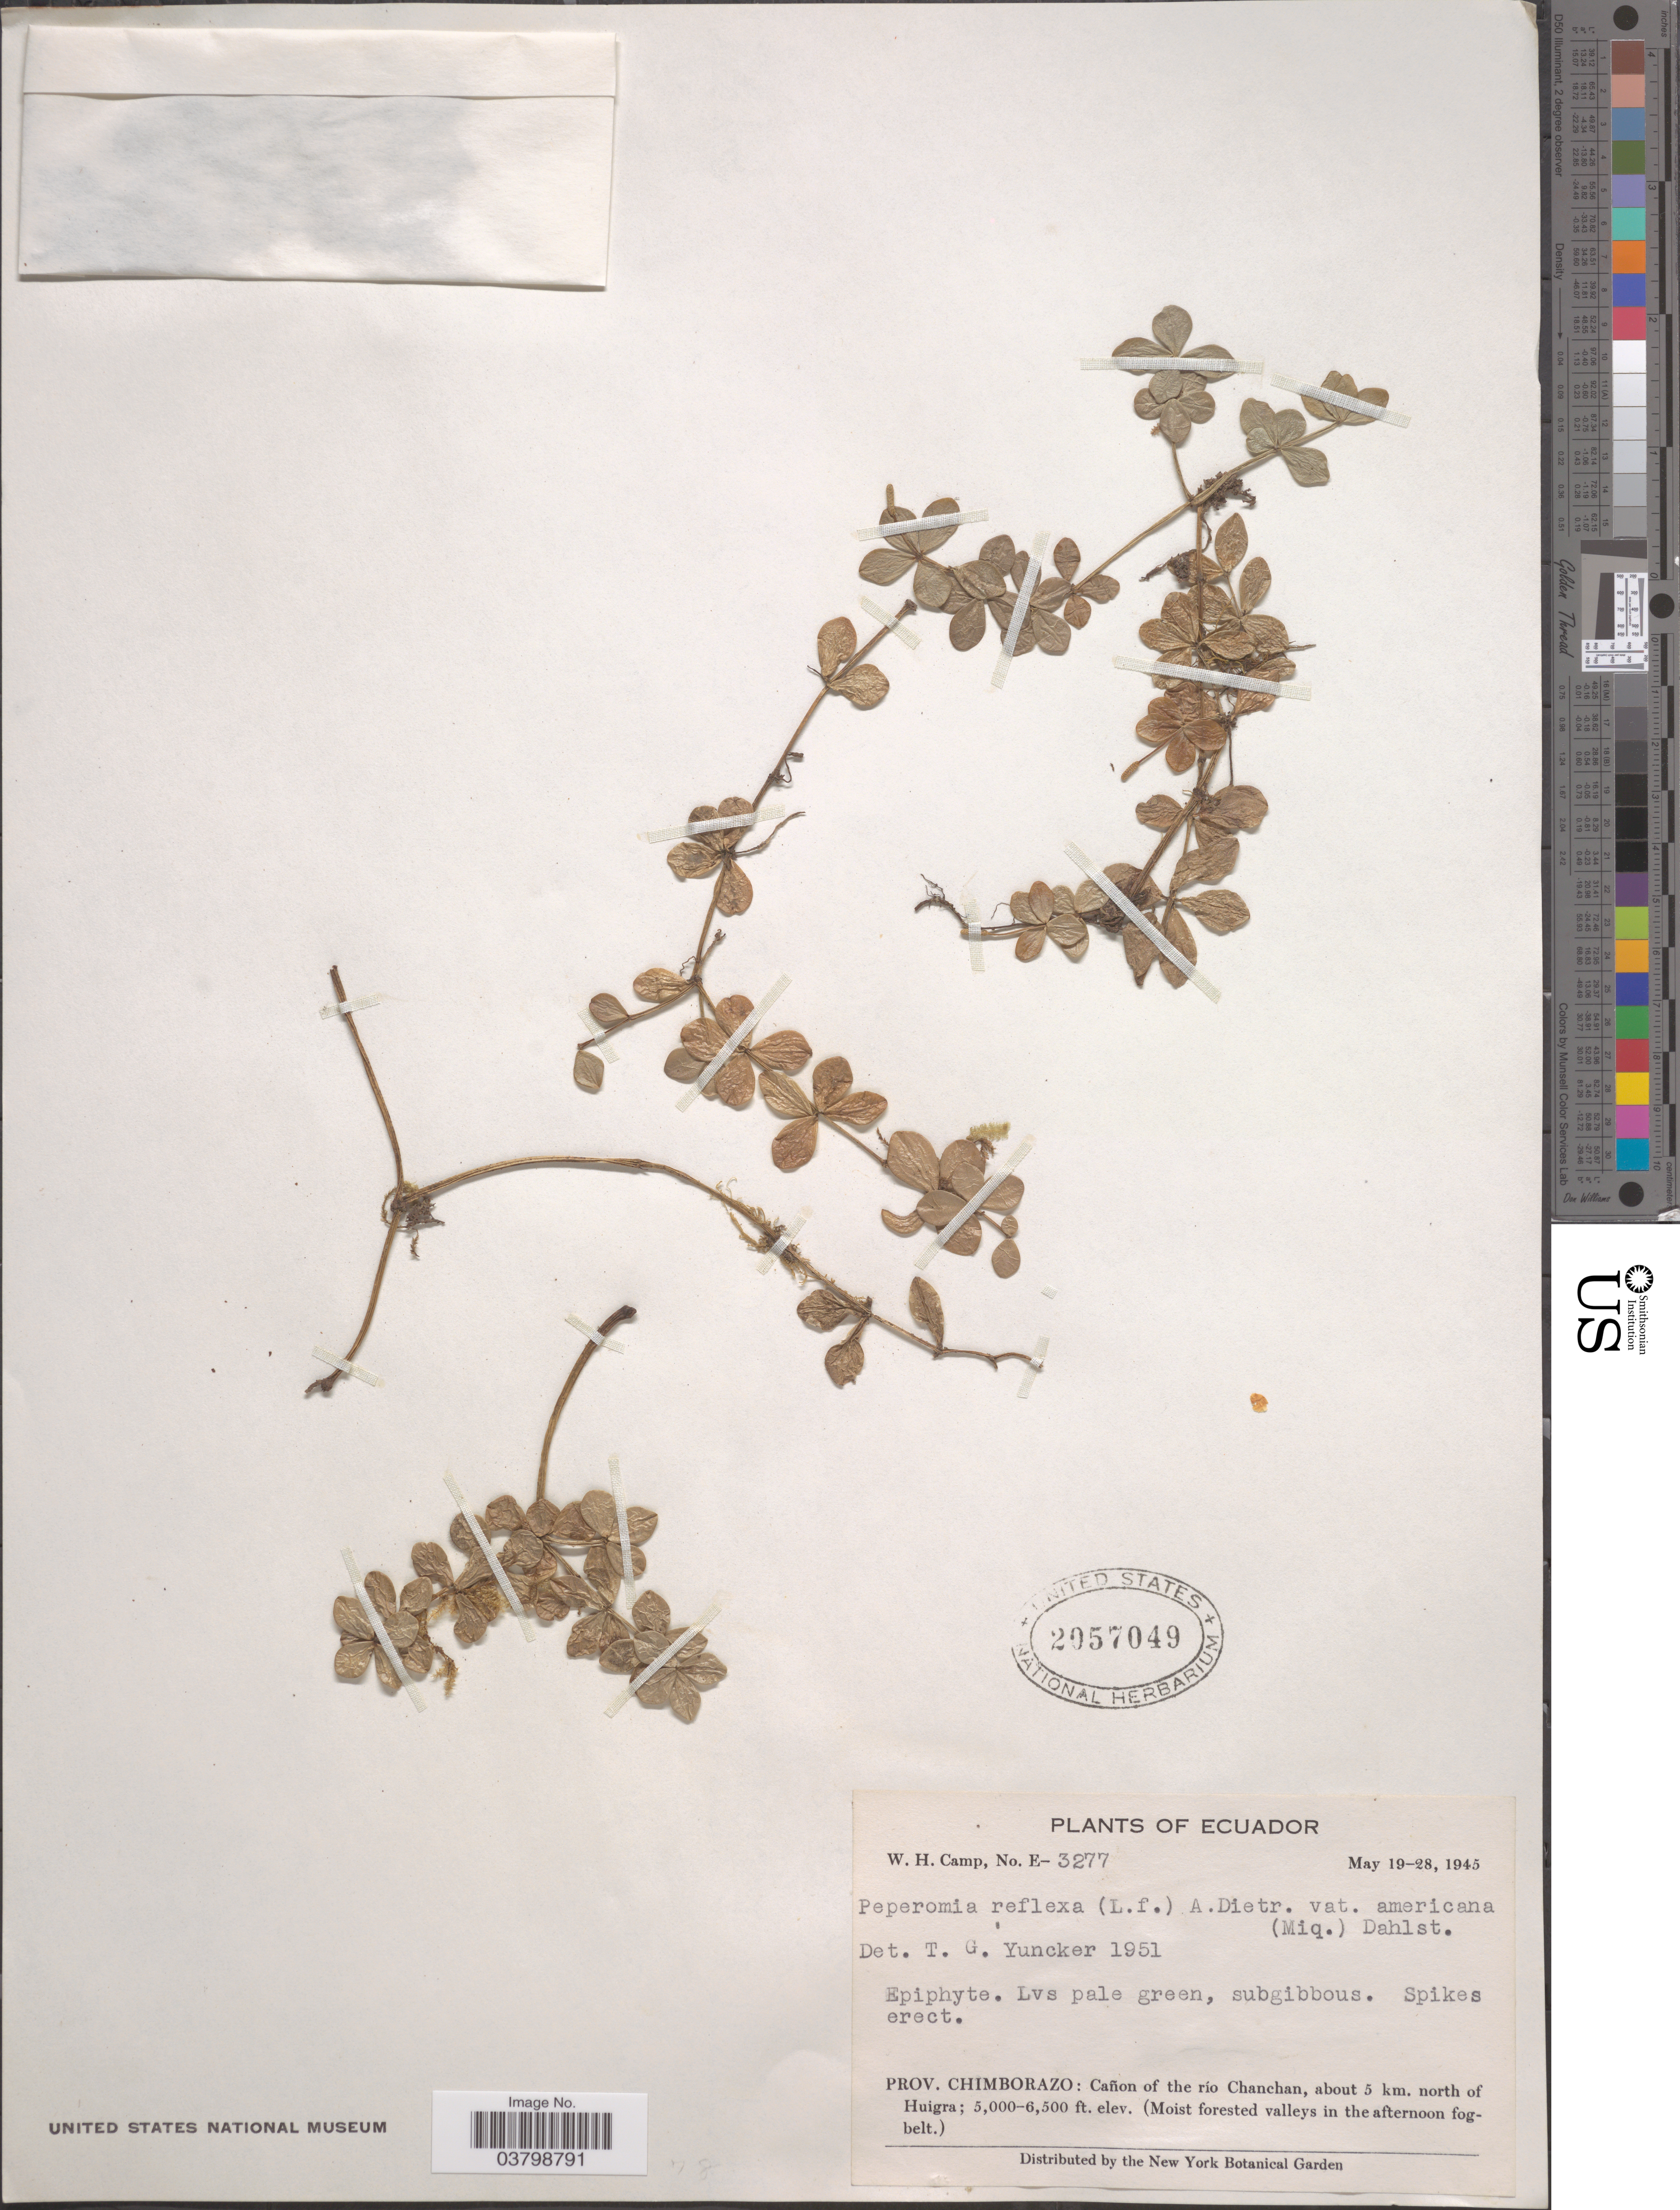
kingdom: Plantae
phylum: Tracheophyta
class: Magnoliopsida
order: Piperales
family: Piperaceae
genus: Peperomia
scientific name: Peperomia tetraphylla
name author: (G. Forst.) Hook. & Arn.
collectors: W. H. Camp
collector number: E-3277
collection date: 1945-05-19/1945-05-28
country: Ecuador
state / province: Chimborazo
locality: Cañon of the río Chanchan, about 5 km. north of Huigra.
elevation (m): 1524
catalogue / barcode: US 2057049